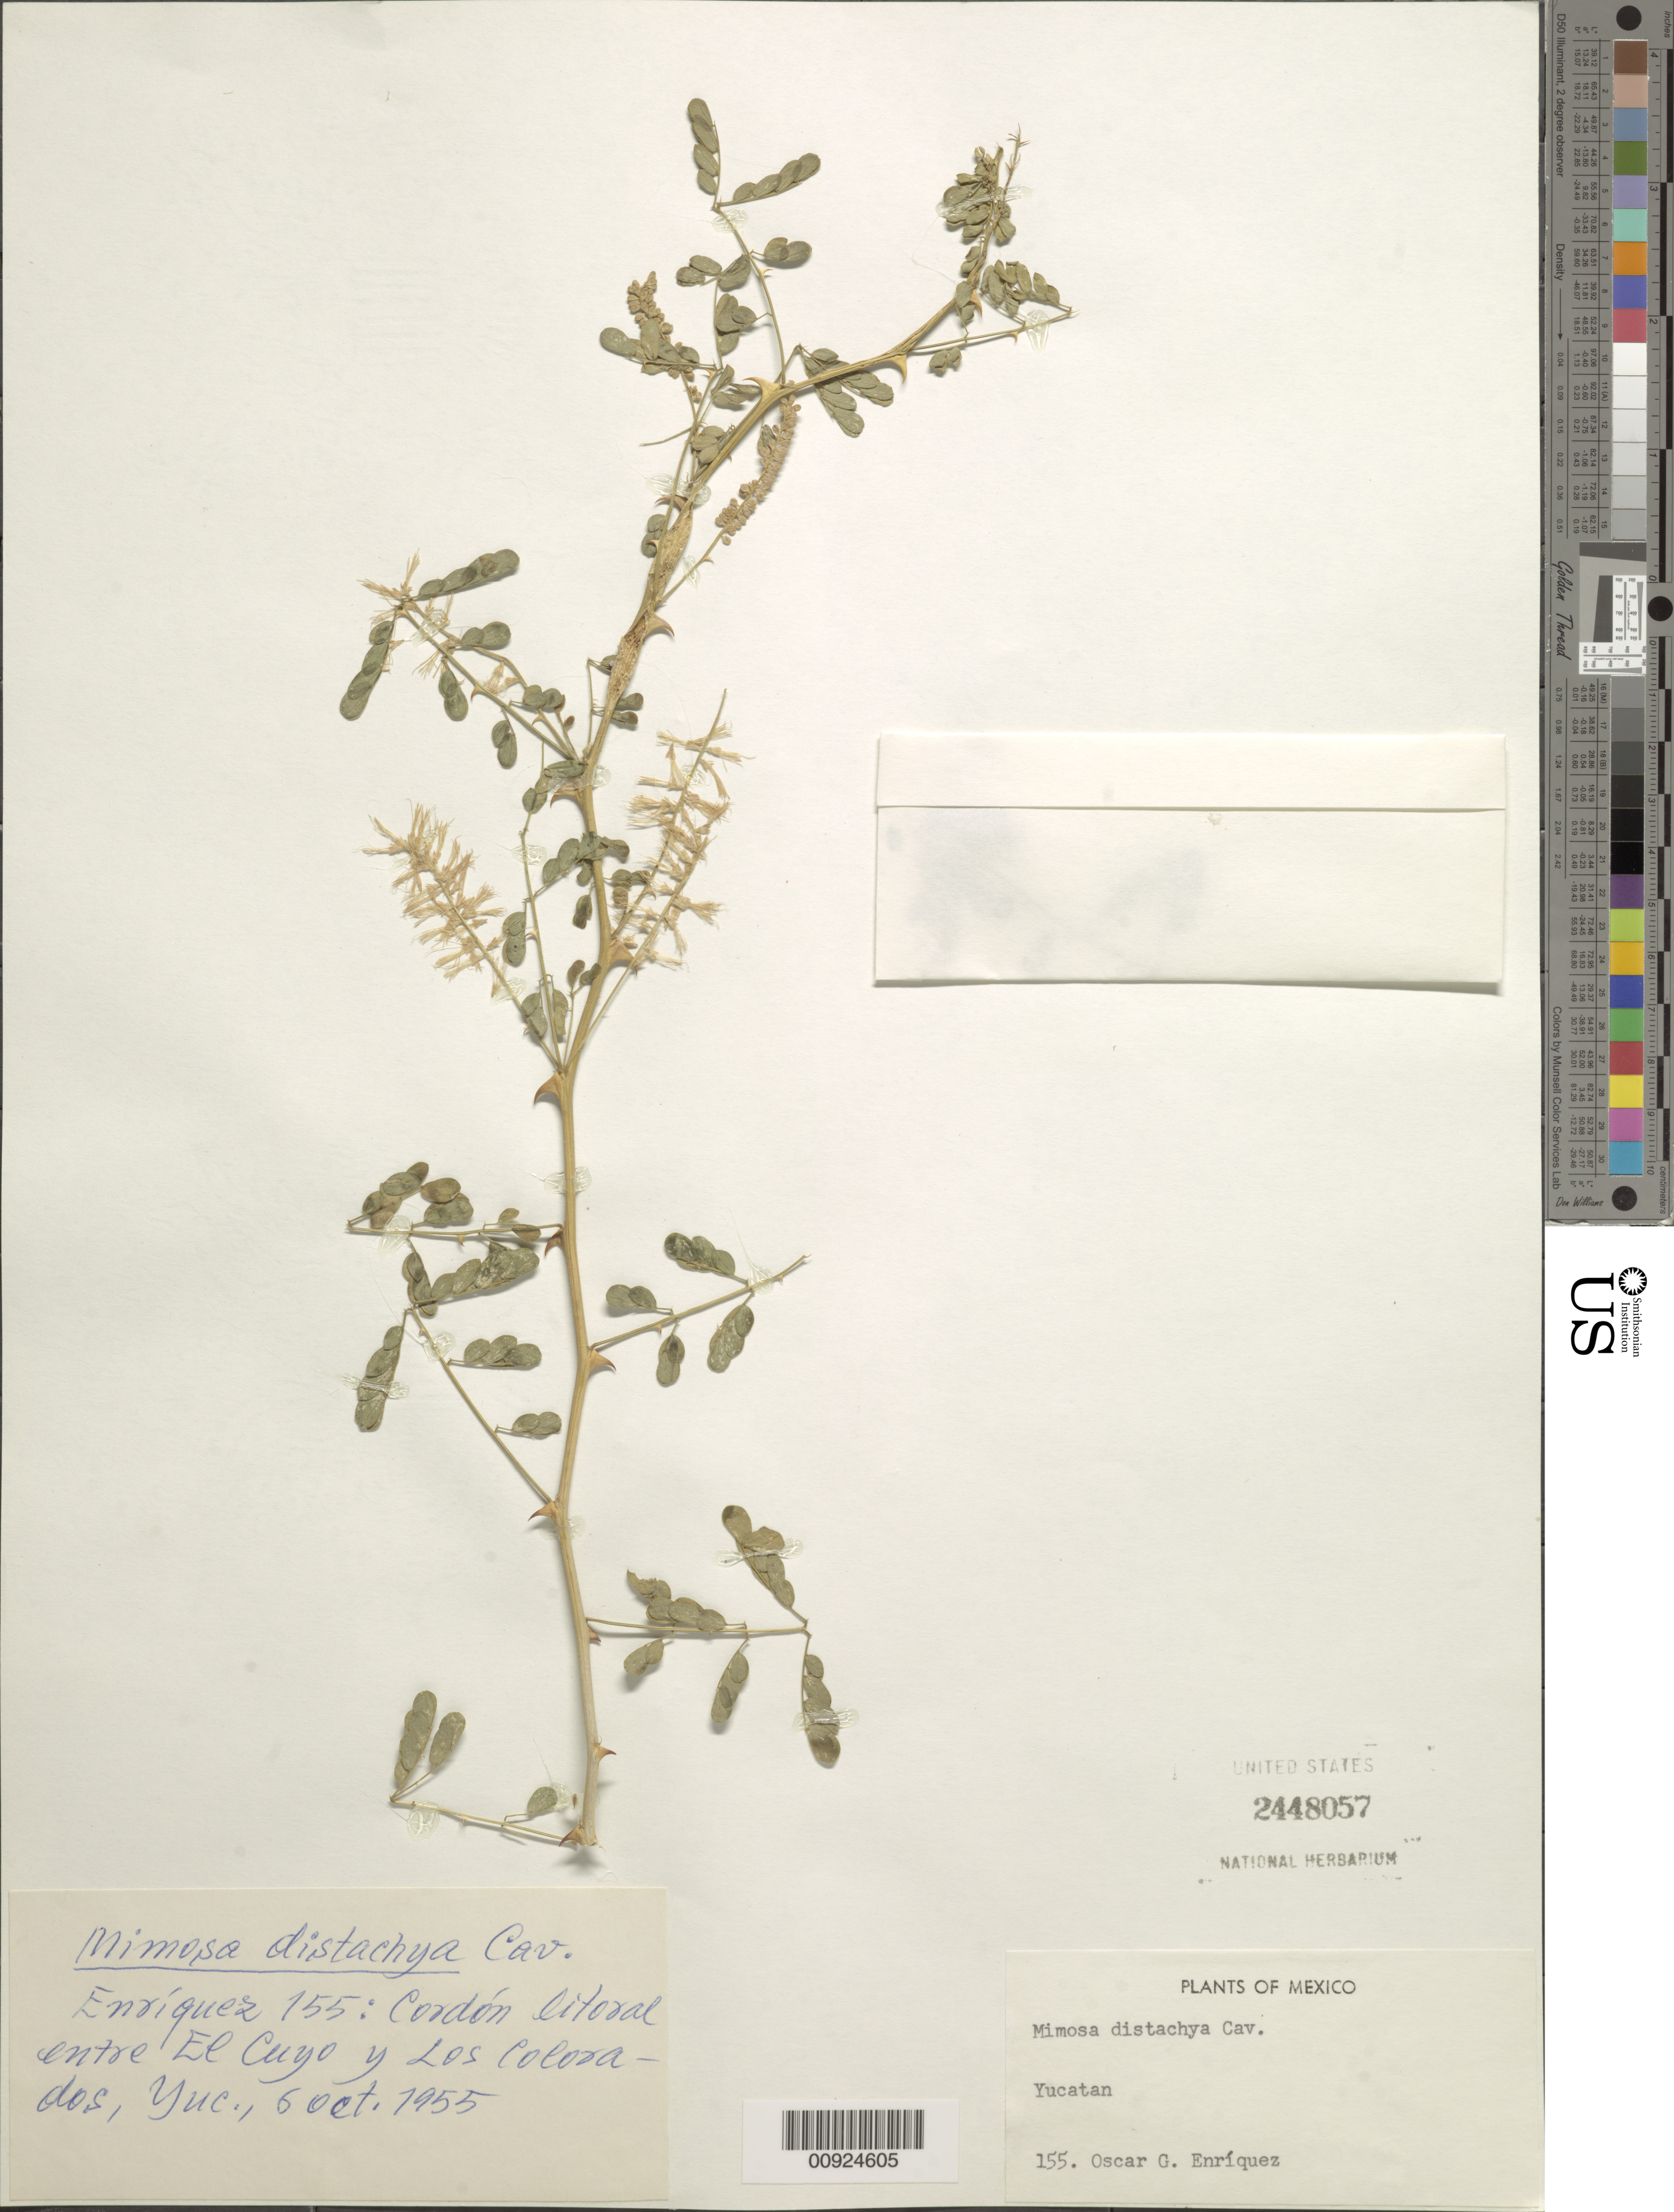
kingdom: Plantae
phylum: Tracheophyta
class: Magnoliopsida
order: Fabales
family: Fabaceae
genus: Mimosa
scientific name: Mimosa distachya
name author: Cav.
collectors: O. Enriquez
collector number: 155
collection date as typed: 06 Oct 1955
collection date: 1955-10-06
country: Mexico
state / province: Yucatán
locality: Cordón litoral entre El Cuyo y Los Colorados, Yucatán.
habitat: Cordón litoral.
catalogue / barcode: US 2448057